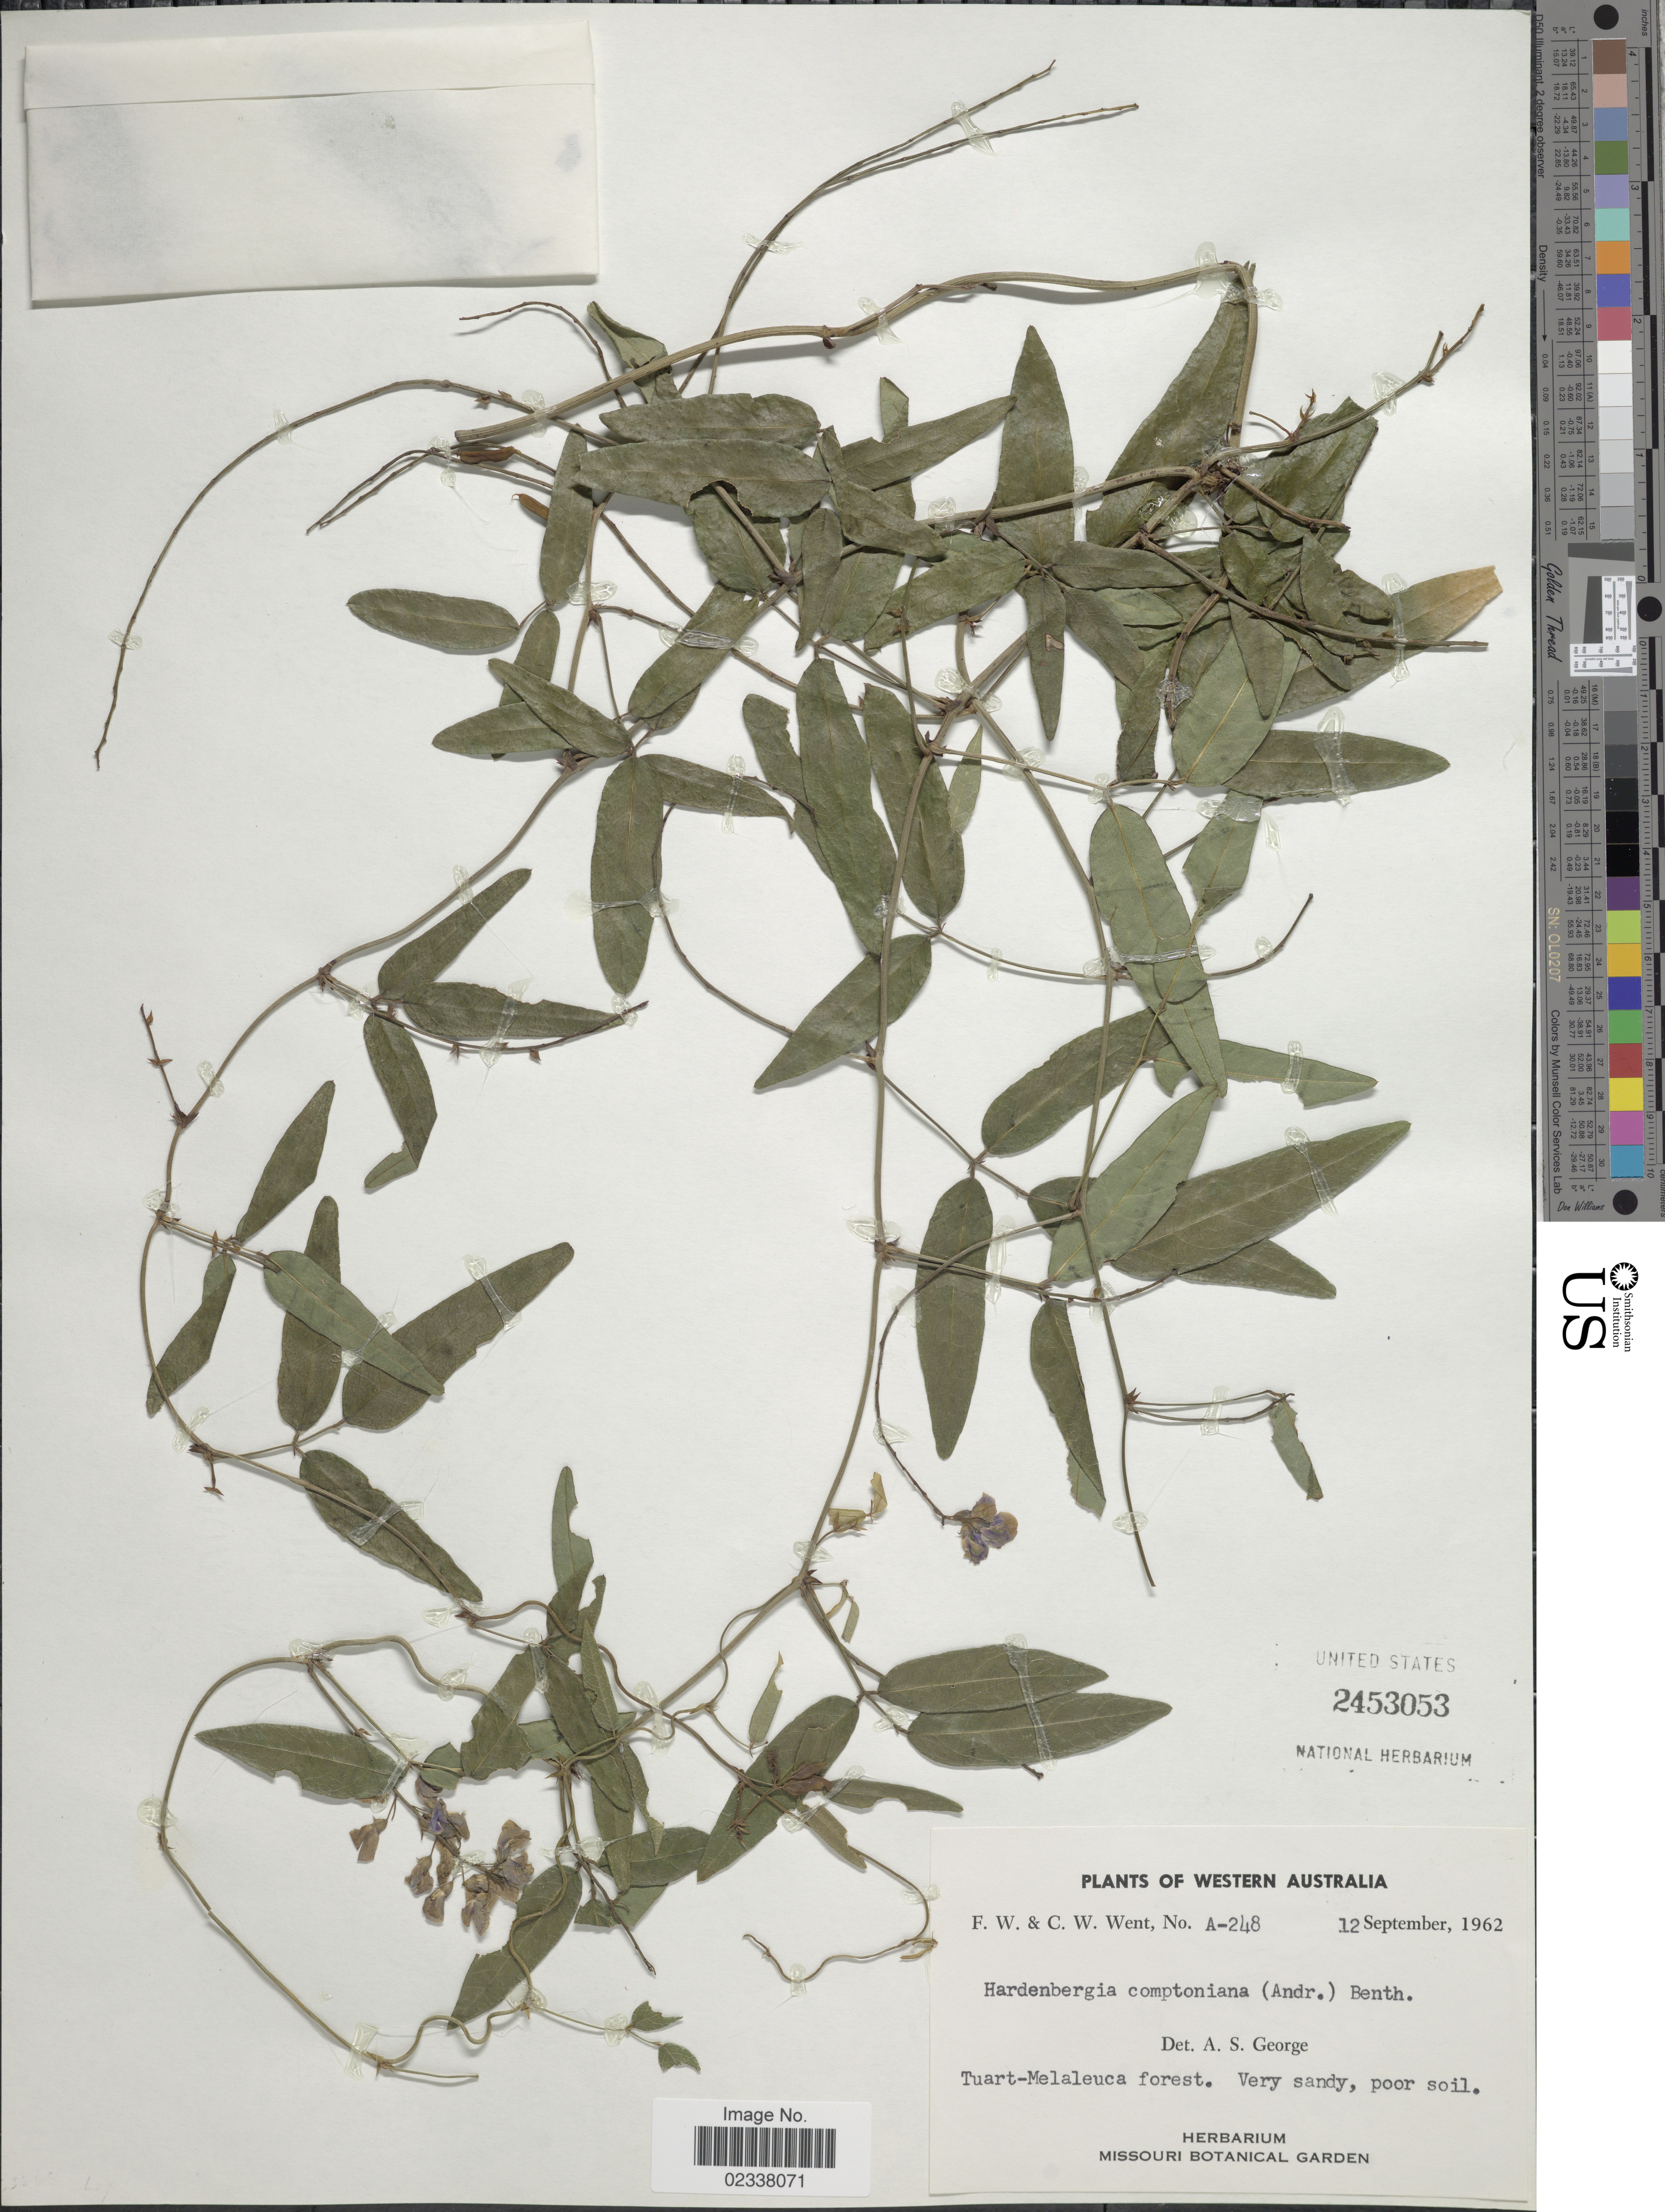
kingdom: Plantae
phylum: Tracheophyta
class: Magnoliopsida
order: Fabales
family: Fabaceae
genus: Hardenbergia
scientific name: Hardenbergia comptoniana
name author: (Andrews) Benth.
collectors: F. W. Went & C. W. Went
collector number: A-248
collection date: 1962-09-12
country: Australia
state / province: Western Australia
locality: Tuart-Melaleuca forest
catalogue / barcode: US 2453053